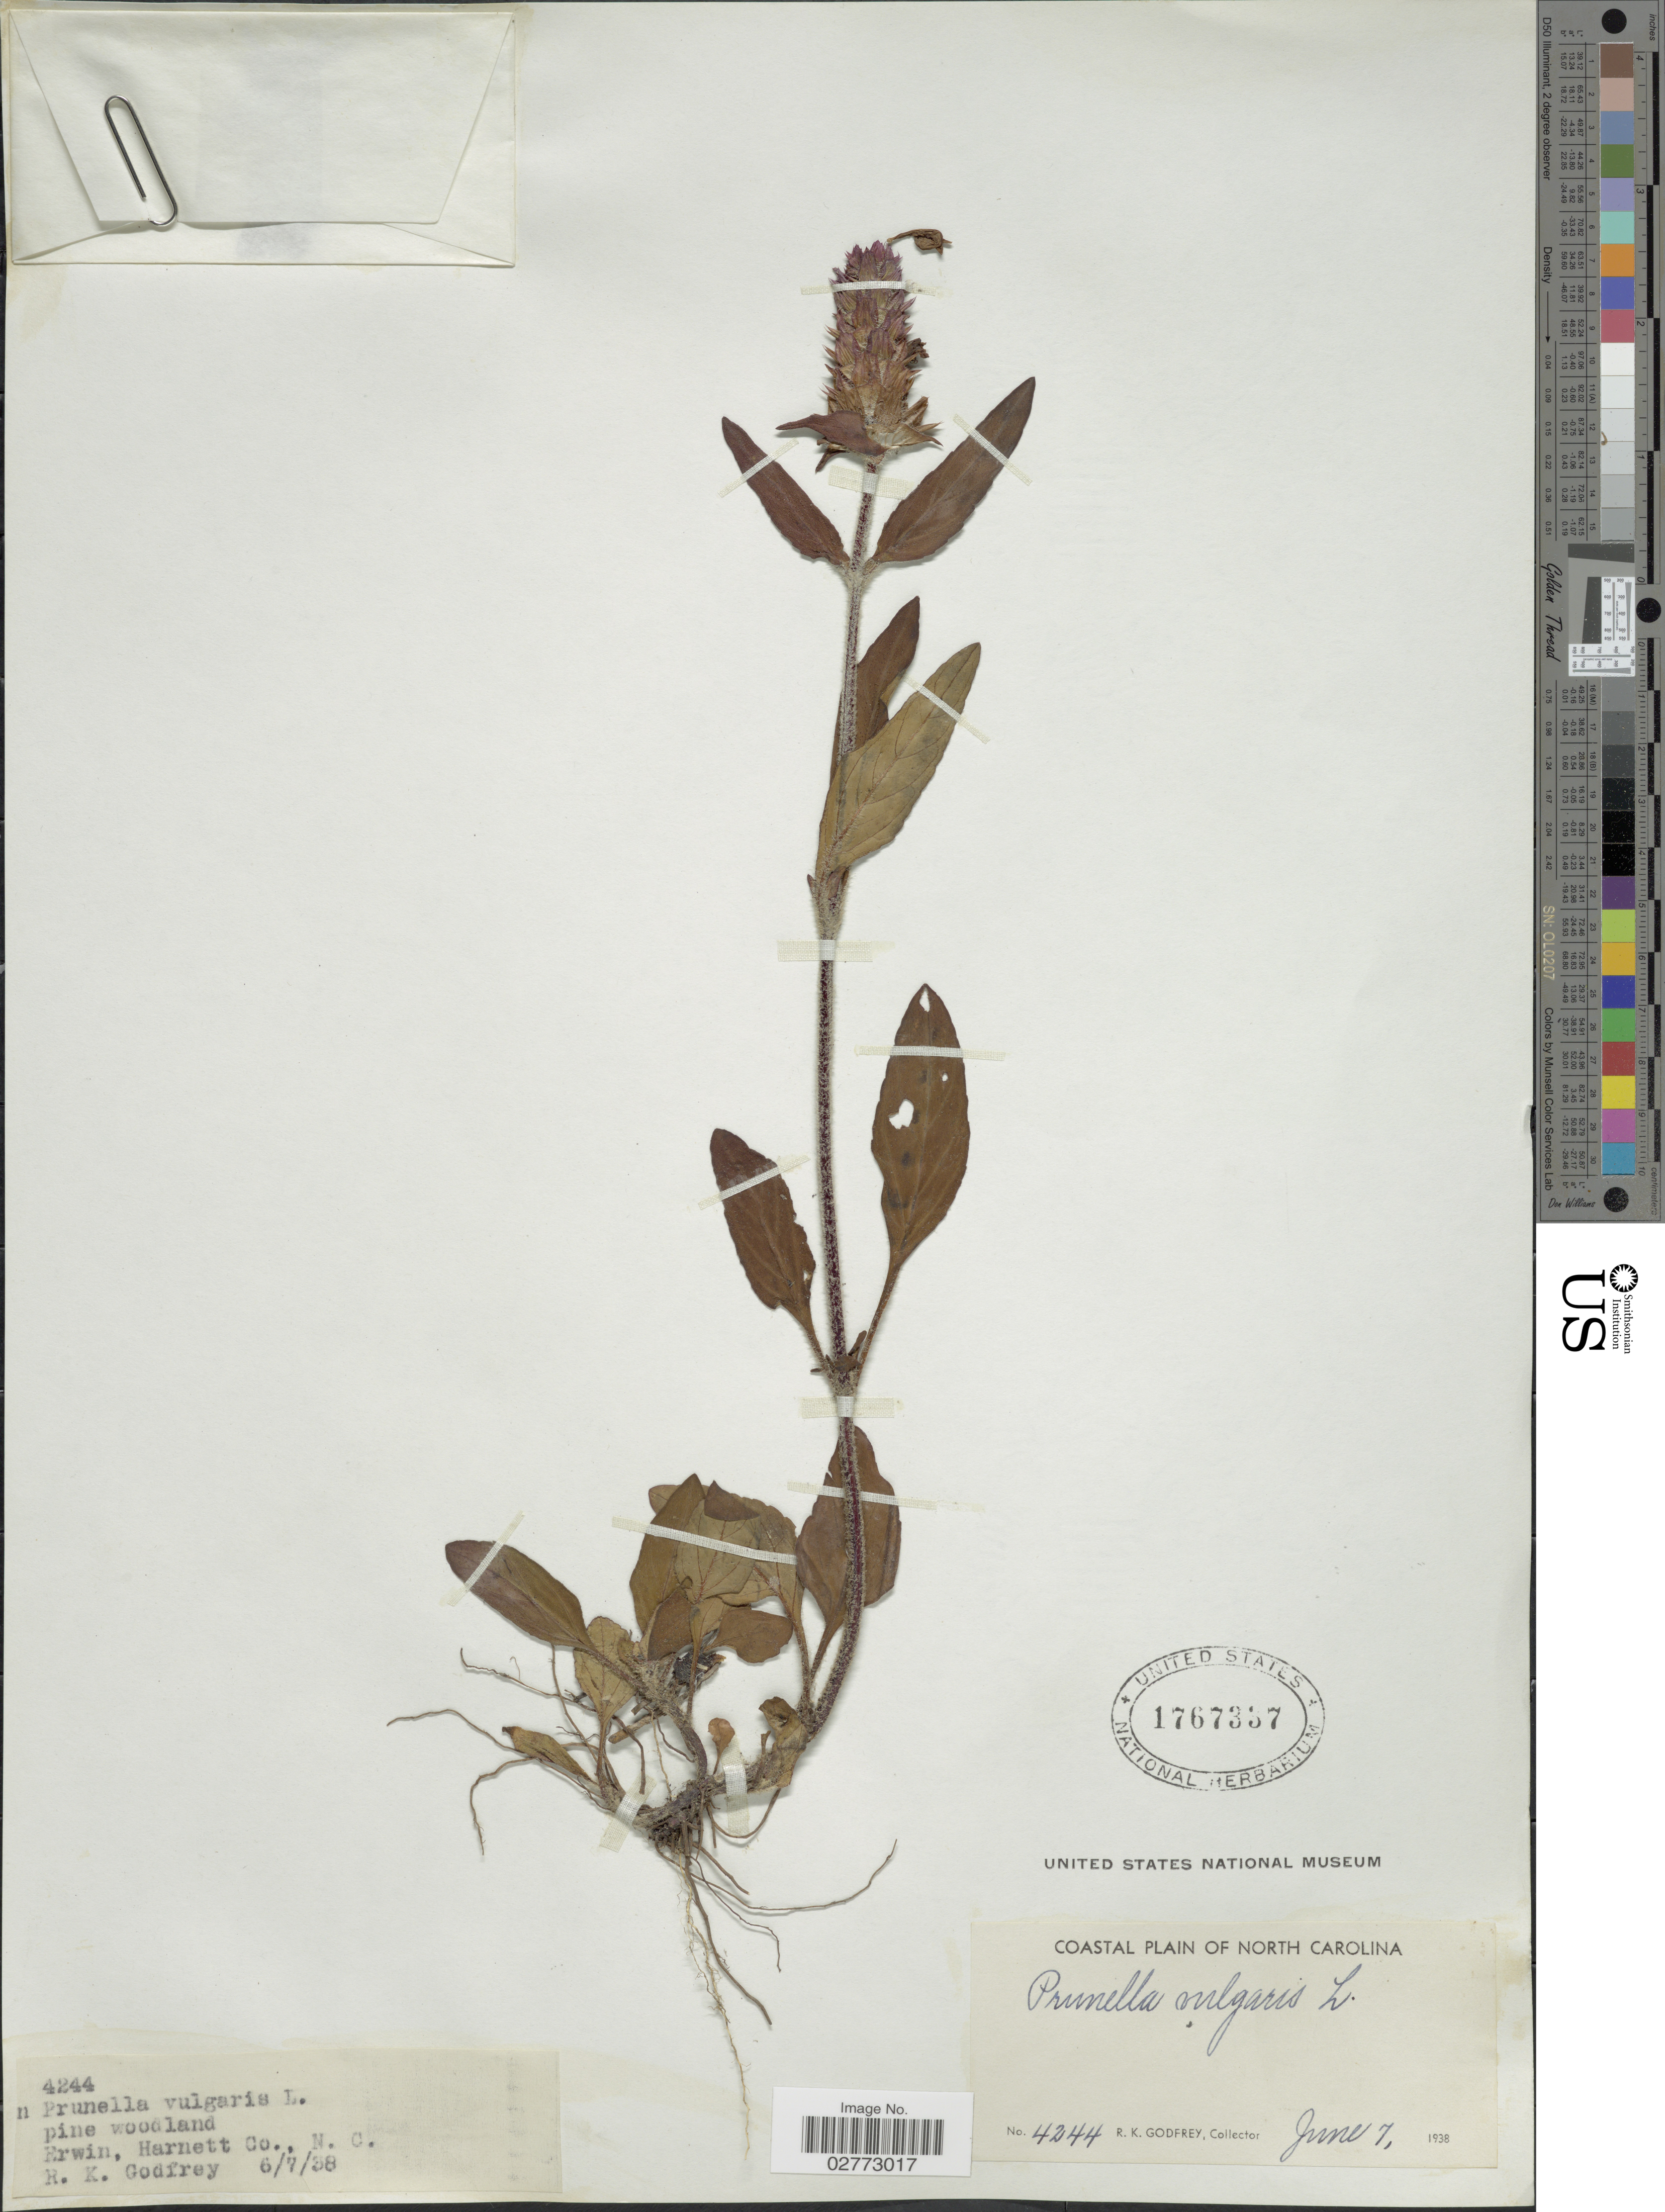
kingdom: Plantae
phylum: Tracheophyta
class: Magnoliopsida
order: Lamiales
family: Lamiaceae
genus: Prunella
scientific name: Prunella vulgaris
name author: L.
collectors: R. K. Godfrey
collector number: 4244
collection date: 1938-06-07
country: United States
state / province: North Carolina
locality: Coastal Plain. pine woodland. Erwin, Harnett Co.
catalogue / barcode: US 1767337